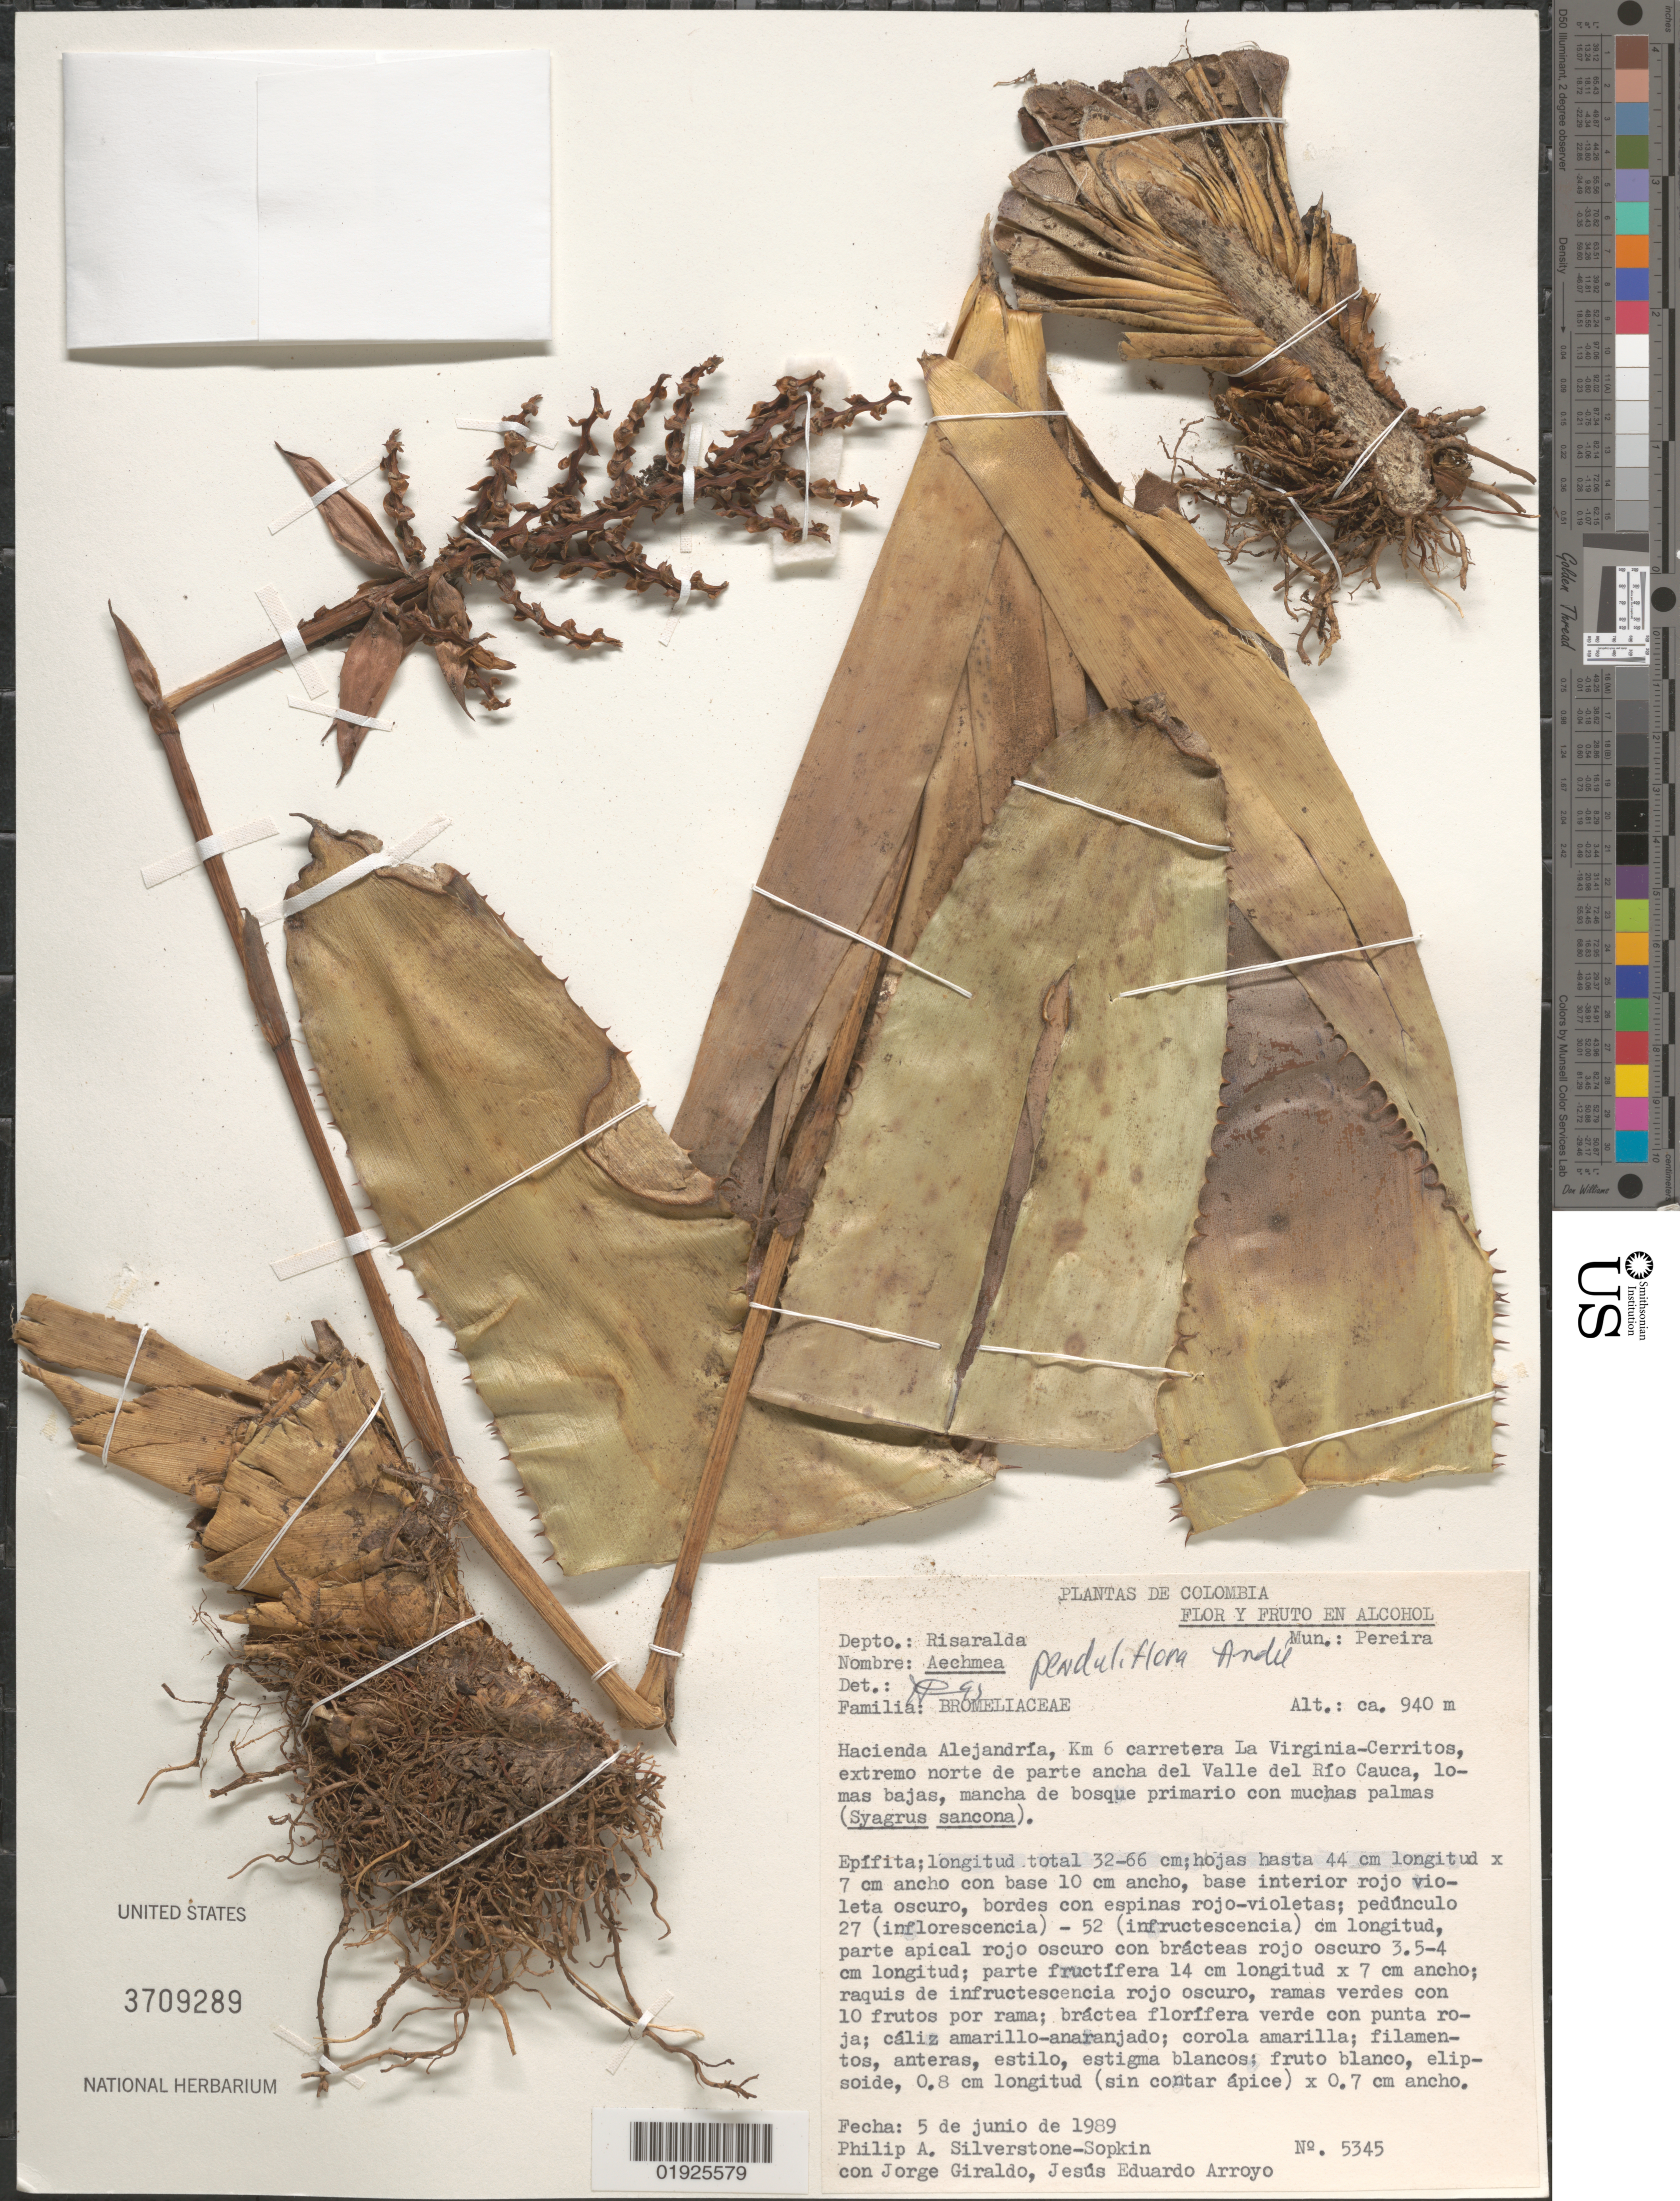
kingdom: Plantae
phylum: Tracheophyta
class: Liliopsida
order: Poales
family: Bromeliaceae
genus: Aechmea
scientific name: Aechmea penduliflora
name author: André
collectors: P. A. Silverstone-Sopkin, J. Giraldo & J. Arroyo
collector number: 5345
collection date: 1989-06-05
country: Colombia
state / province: Risaralda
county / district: Pereira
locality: Hacienda Alexandria, km 6 carretera La Virginia-Cerritos, extremo norte de parte ancha del Valle del Rio Cauca.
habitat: Lomas bajas, mancha de bosque primario con muchas palmas.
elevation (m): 940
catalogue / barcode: US 3709289